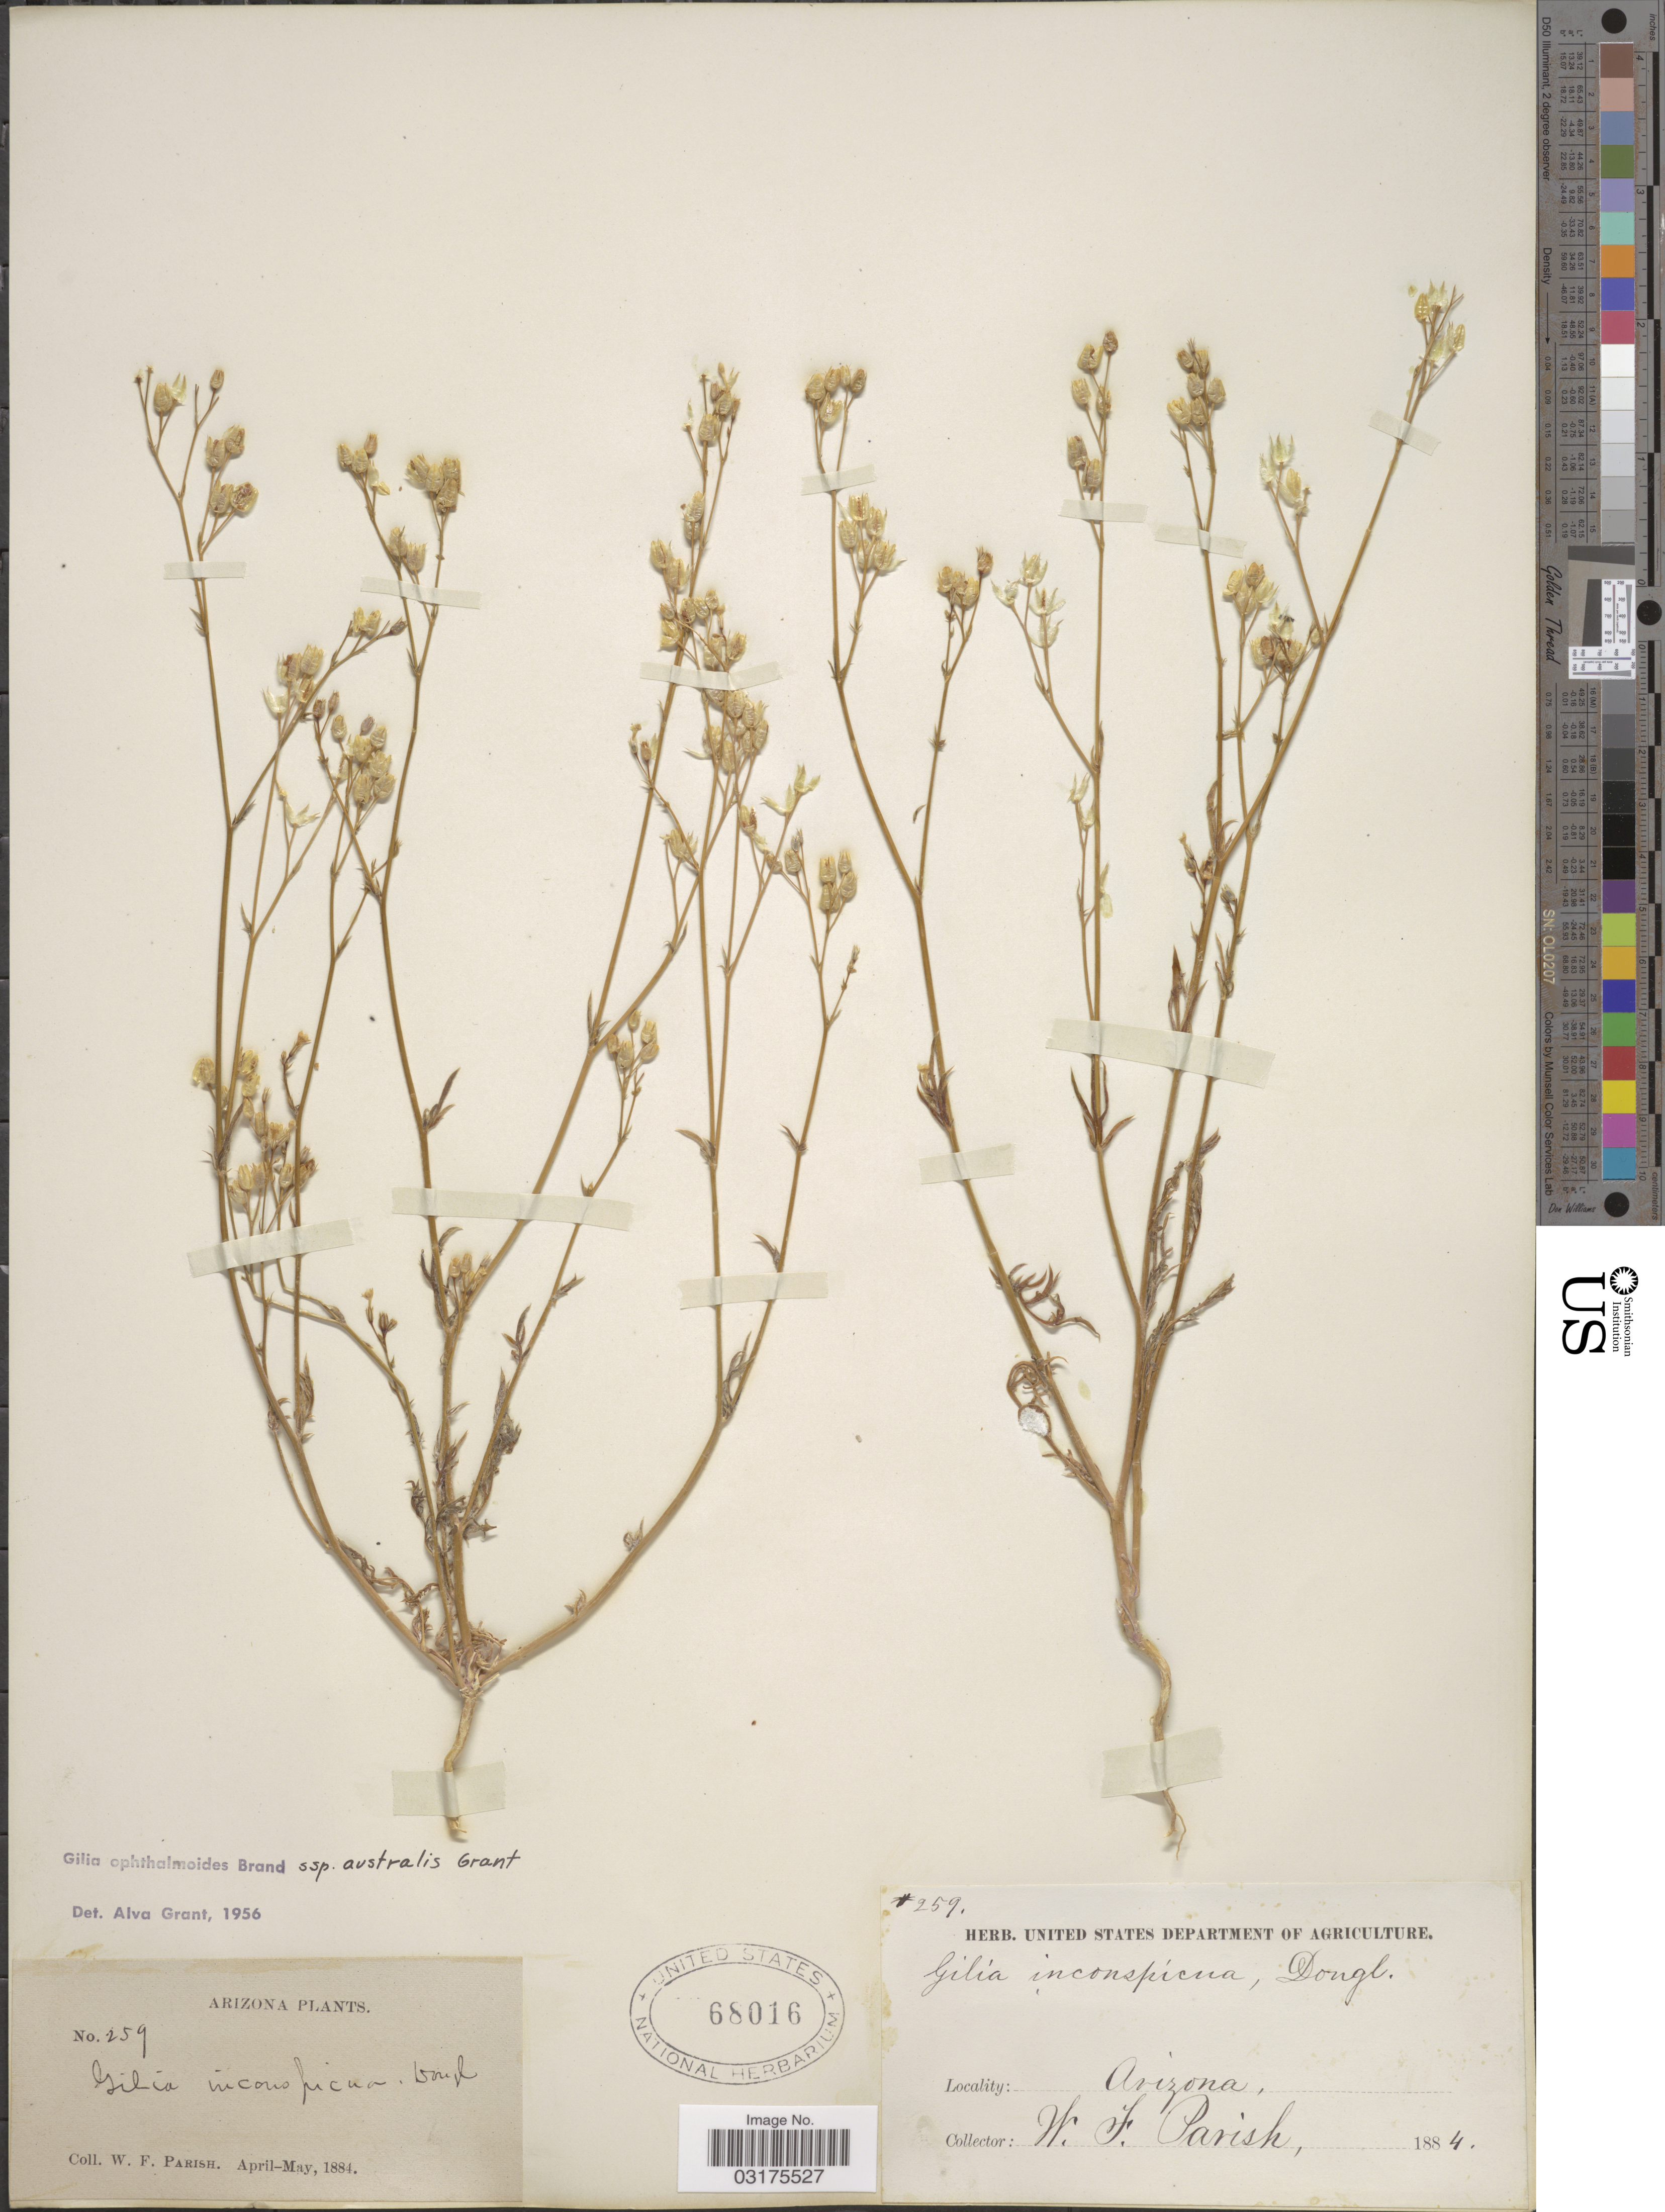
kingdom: Plantae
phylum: Tracheophyta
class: Magnoliopsida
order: Ericales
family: Polemoniaceae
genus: Gilia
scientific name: Gilia flavocincta subsp. australis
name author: A. Nelson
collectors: W. F. Parish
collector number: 259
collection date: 1884-04/1884-05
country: United States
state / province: Arizona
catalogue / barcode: US 68016